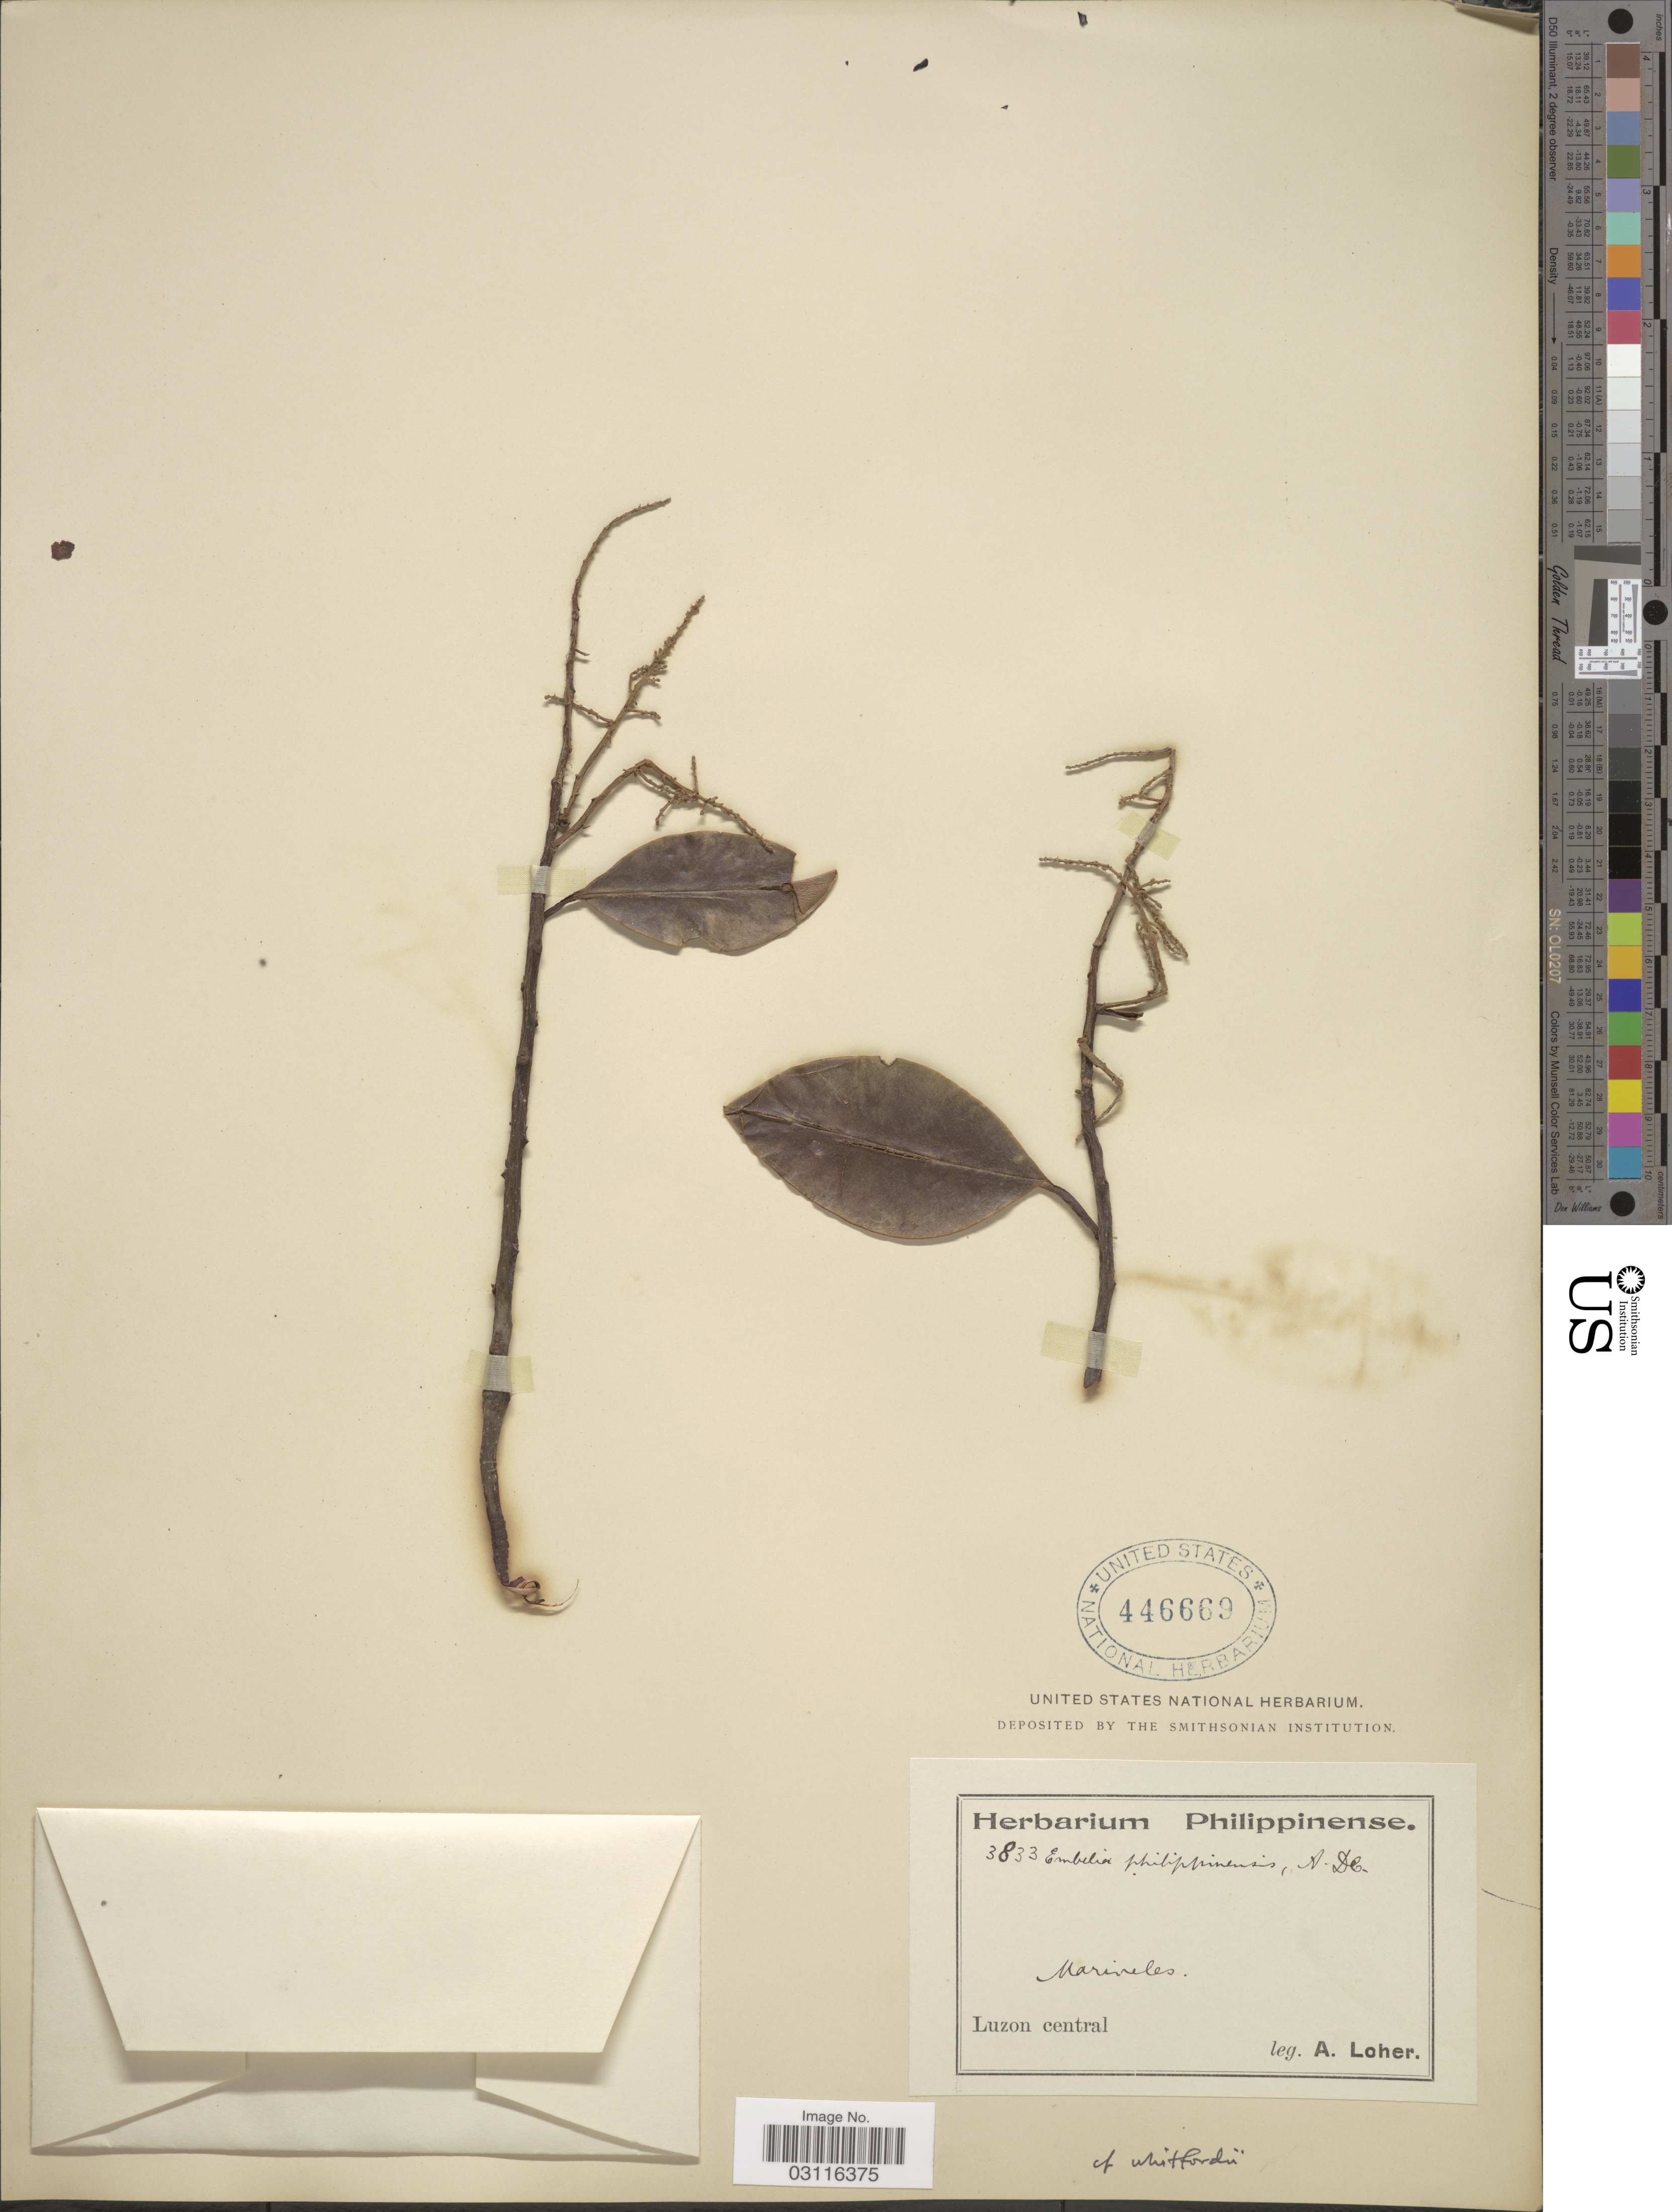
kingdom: Plantae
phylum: Tracheophyta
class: Magnoliopsida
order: Ericales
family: Primulaceae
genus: Embelia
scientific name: Embelia whitfordii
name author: Merr.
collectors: A. Loher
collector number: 3833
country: Philippines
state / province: Central Luzon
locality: Mariveles. Luzon central.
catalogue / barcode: US 446669